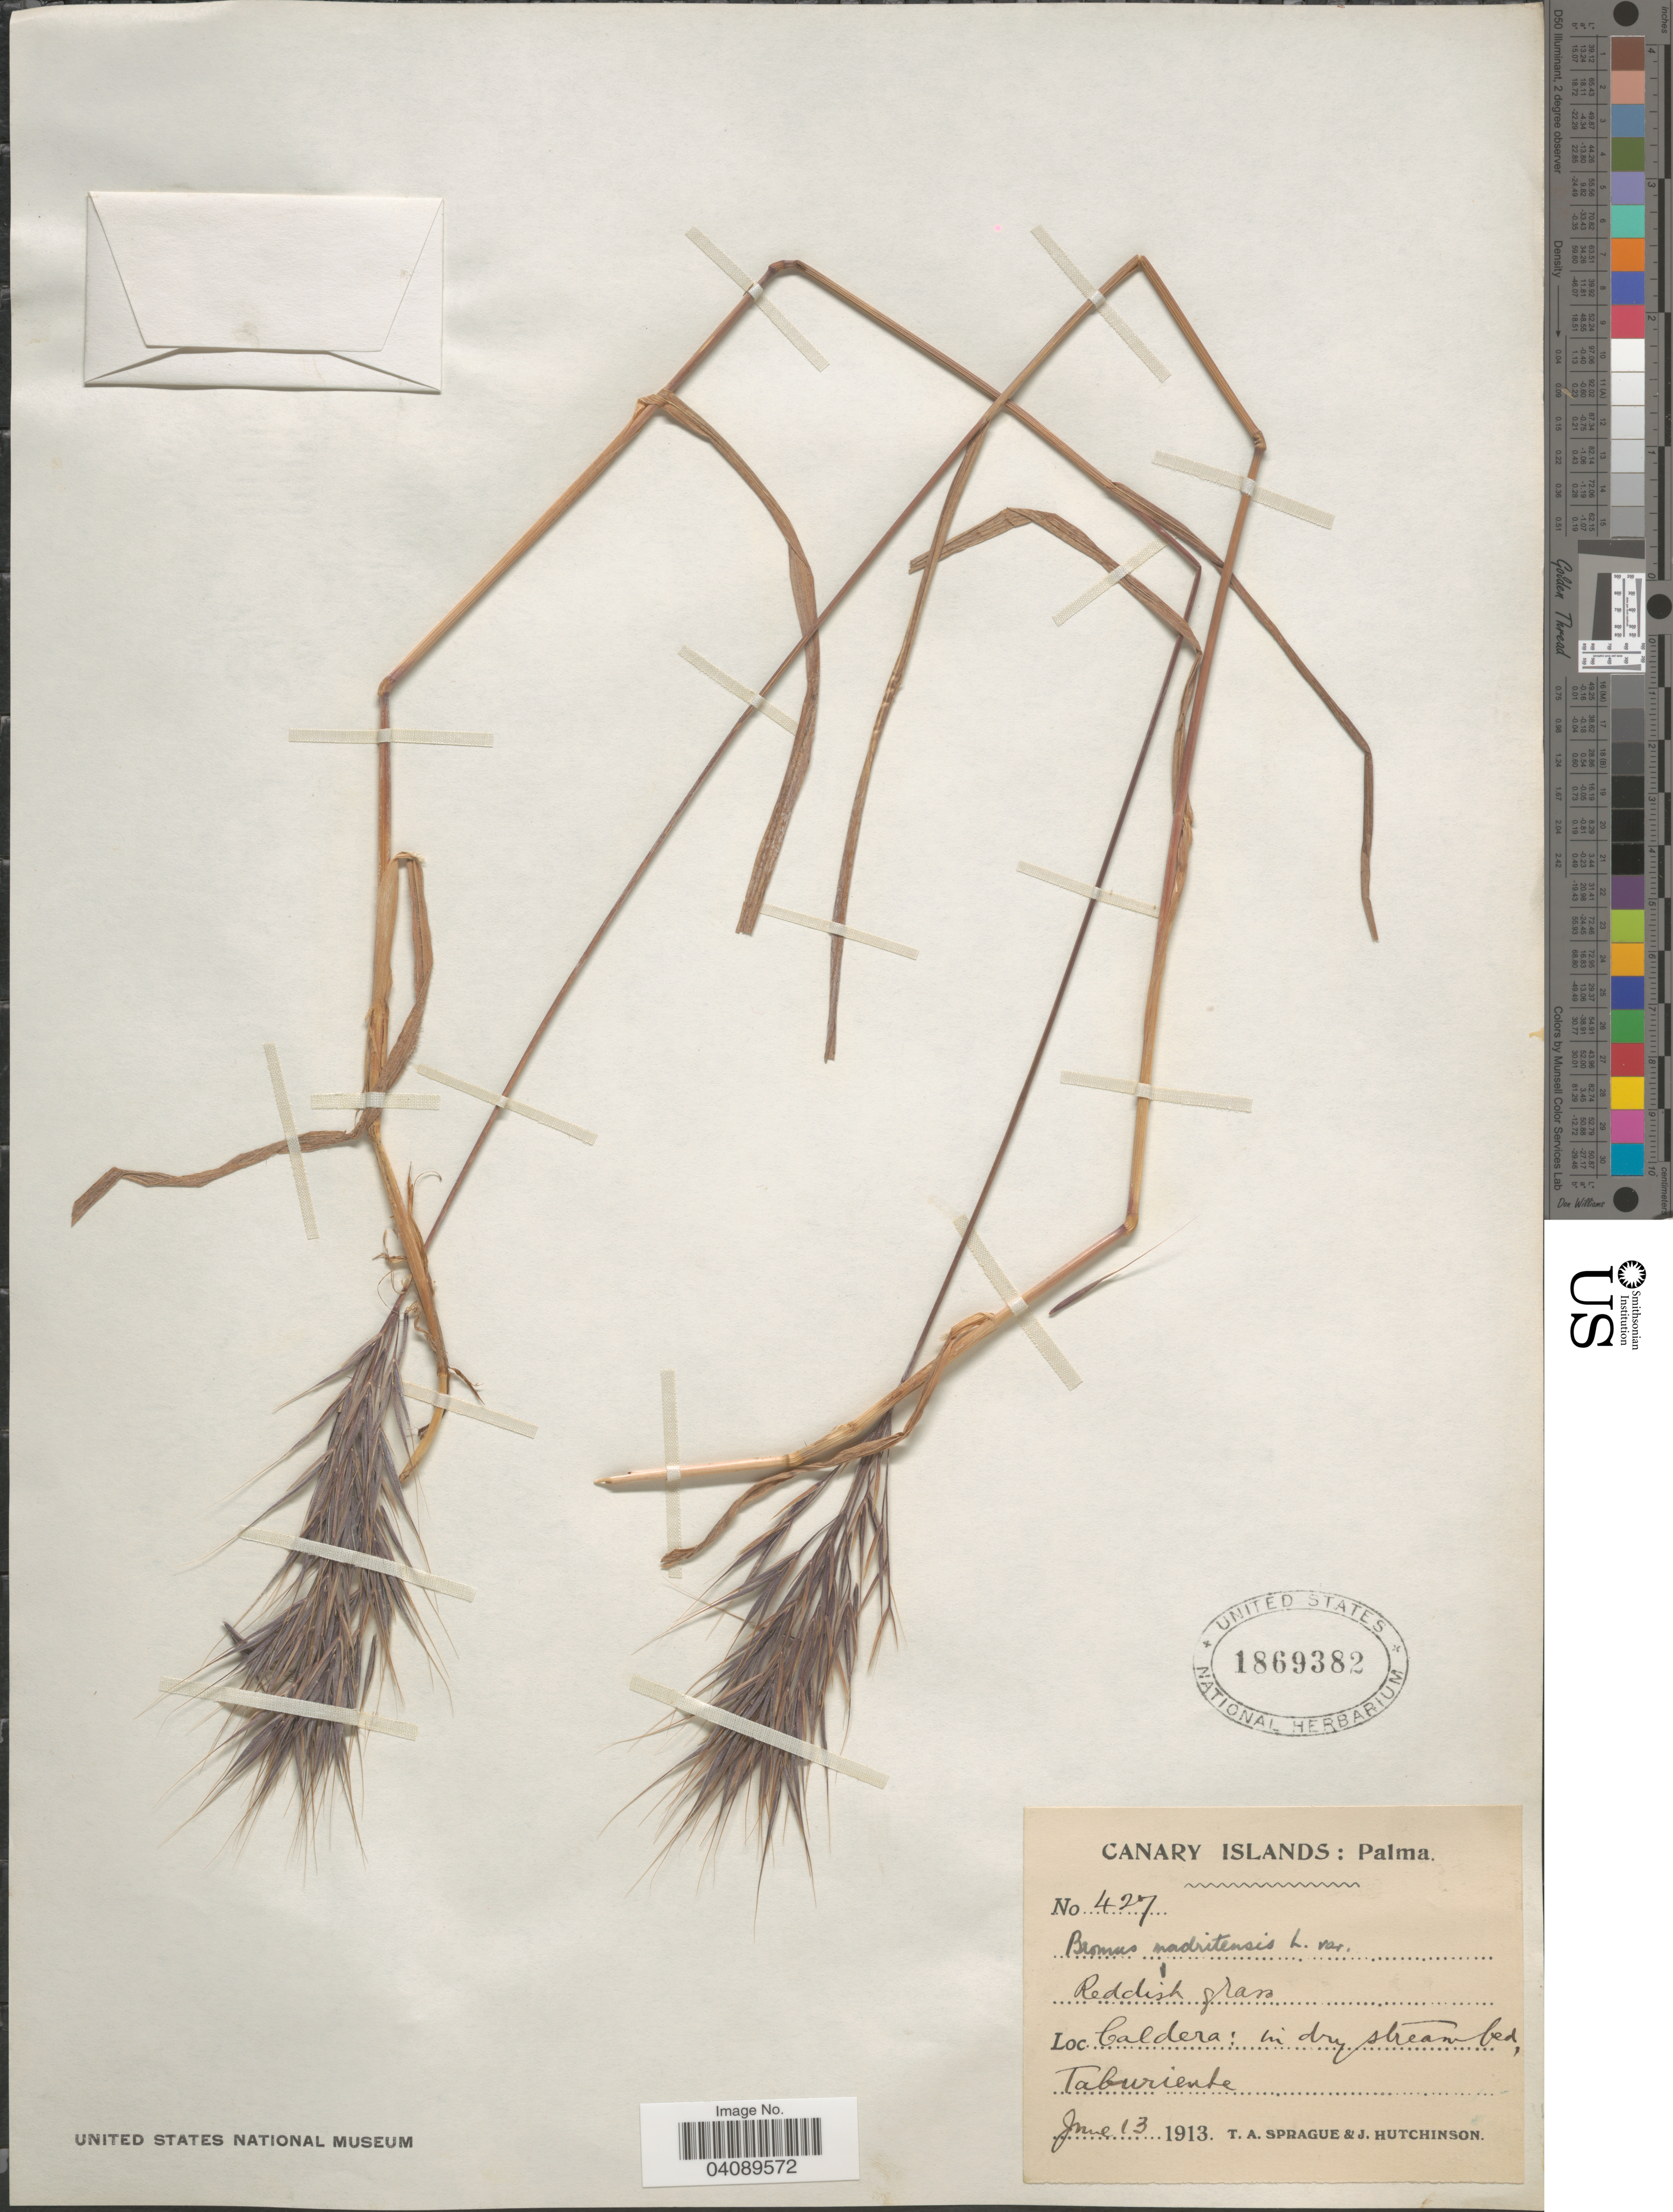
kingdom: Plantae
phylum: Tracheophyta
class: Liliopsida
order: Poales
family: Poaceae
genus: Bromus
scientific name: Bromus madritensis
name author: L.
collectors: T. A. Sprague & J. Hutchinson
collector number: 427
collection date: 1913-06-13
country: Spain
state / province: Canarias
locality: Canary Islands: Palma. Caldera: in dry streambed, Taburiente.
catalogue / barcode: US 1869382